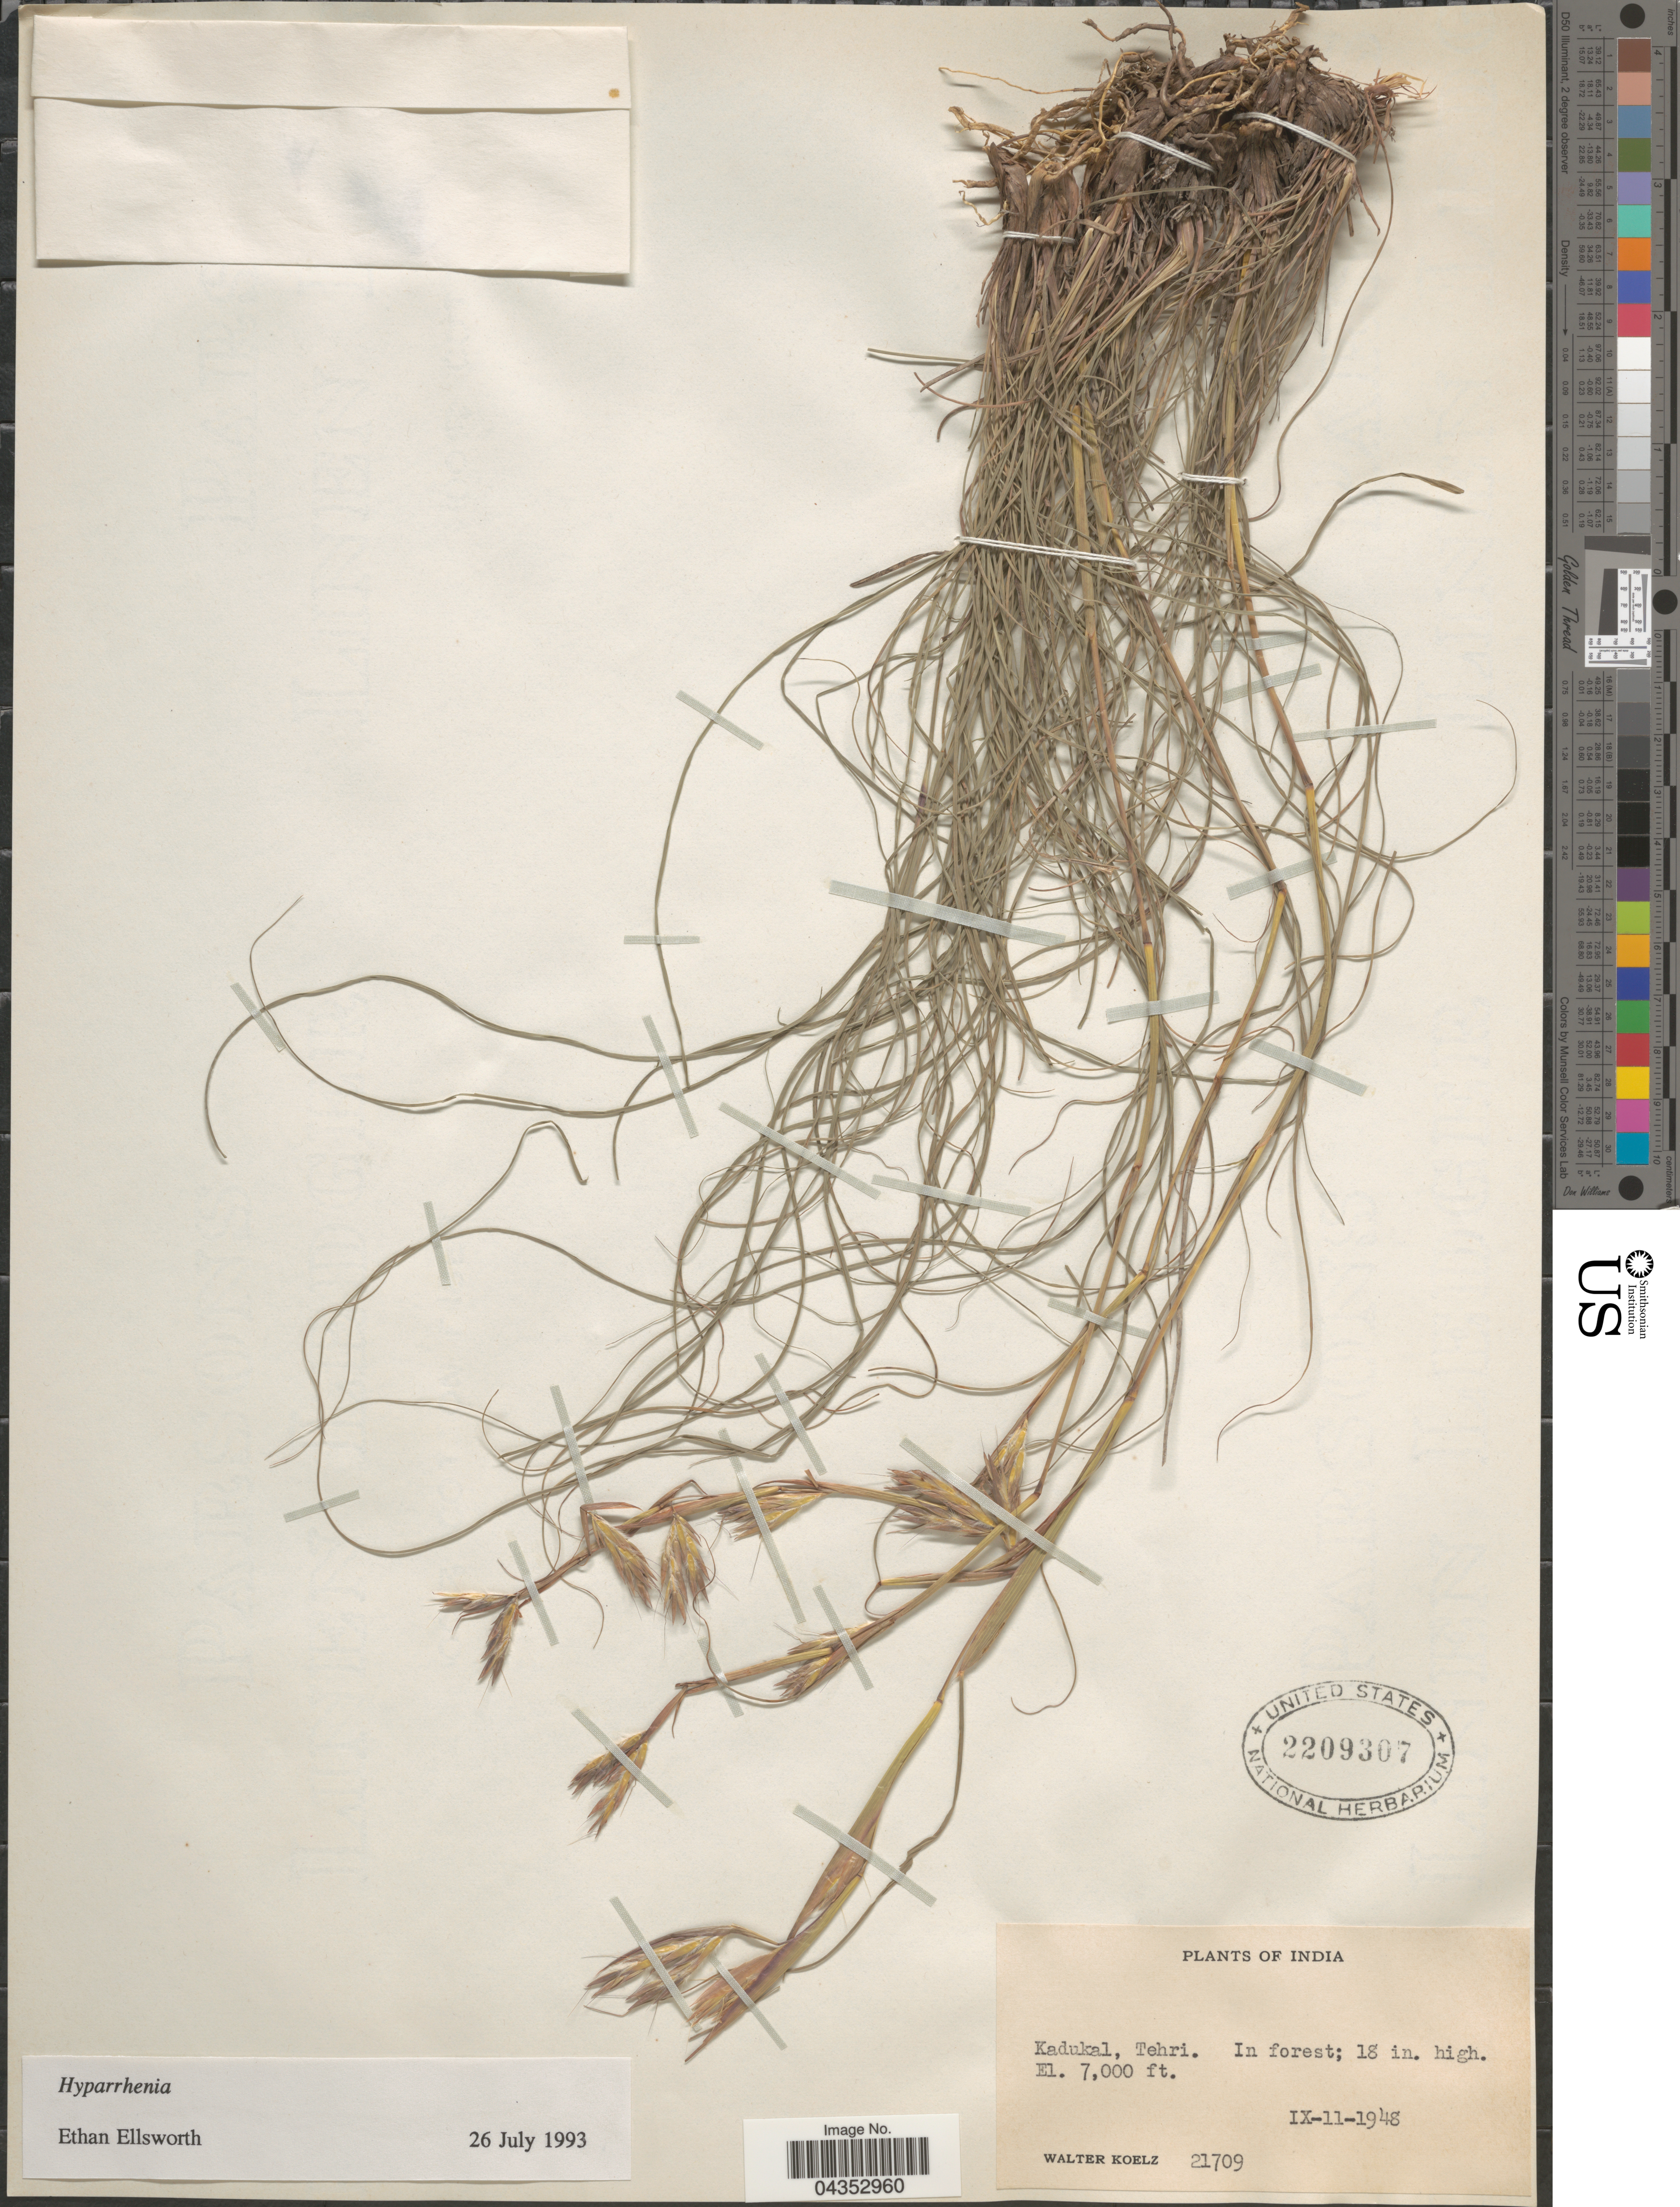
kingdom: Plantae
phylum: Tracheophyta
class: Liliopsida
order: Poales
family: Poaceae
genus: Hyparrhenia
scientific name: Hyparrhenia sp.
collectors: W. N. Koelz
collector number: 21709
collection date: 1948-09-11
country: India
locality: Kadukal, Tehri.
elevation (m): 2134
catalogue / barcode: US 2209307